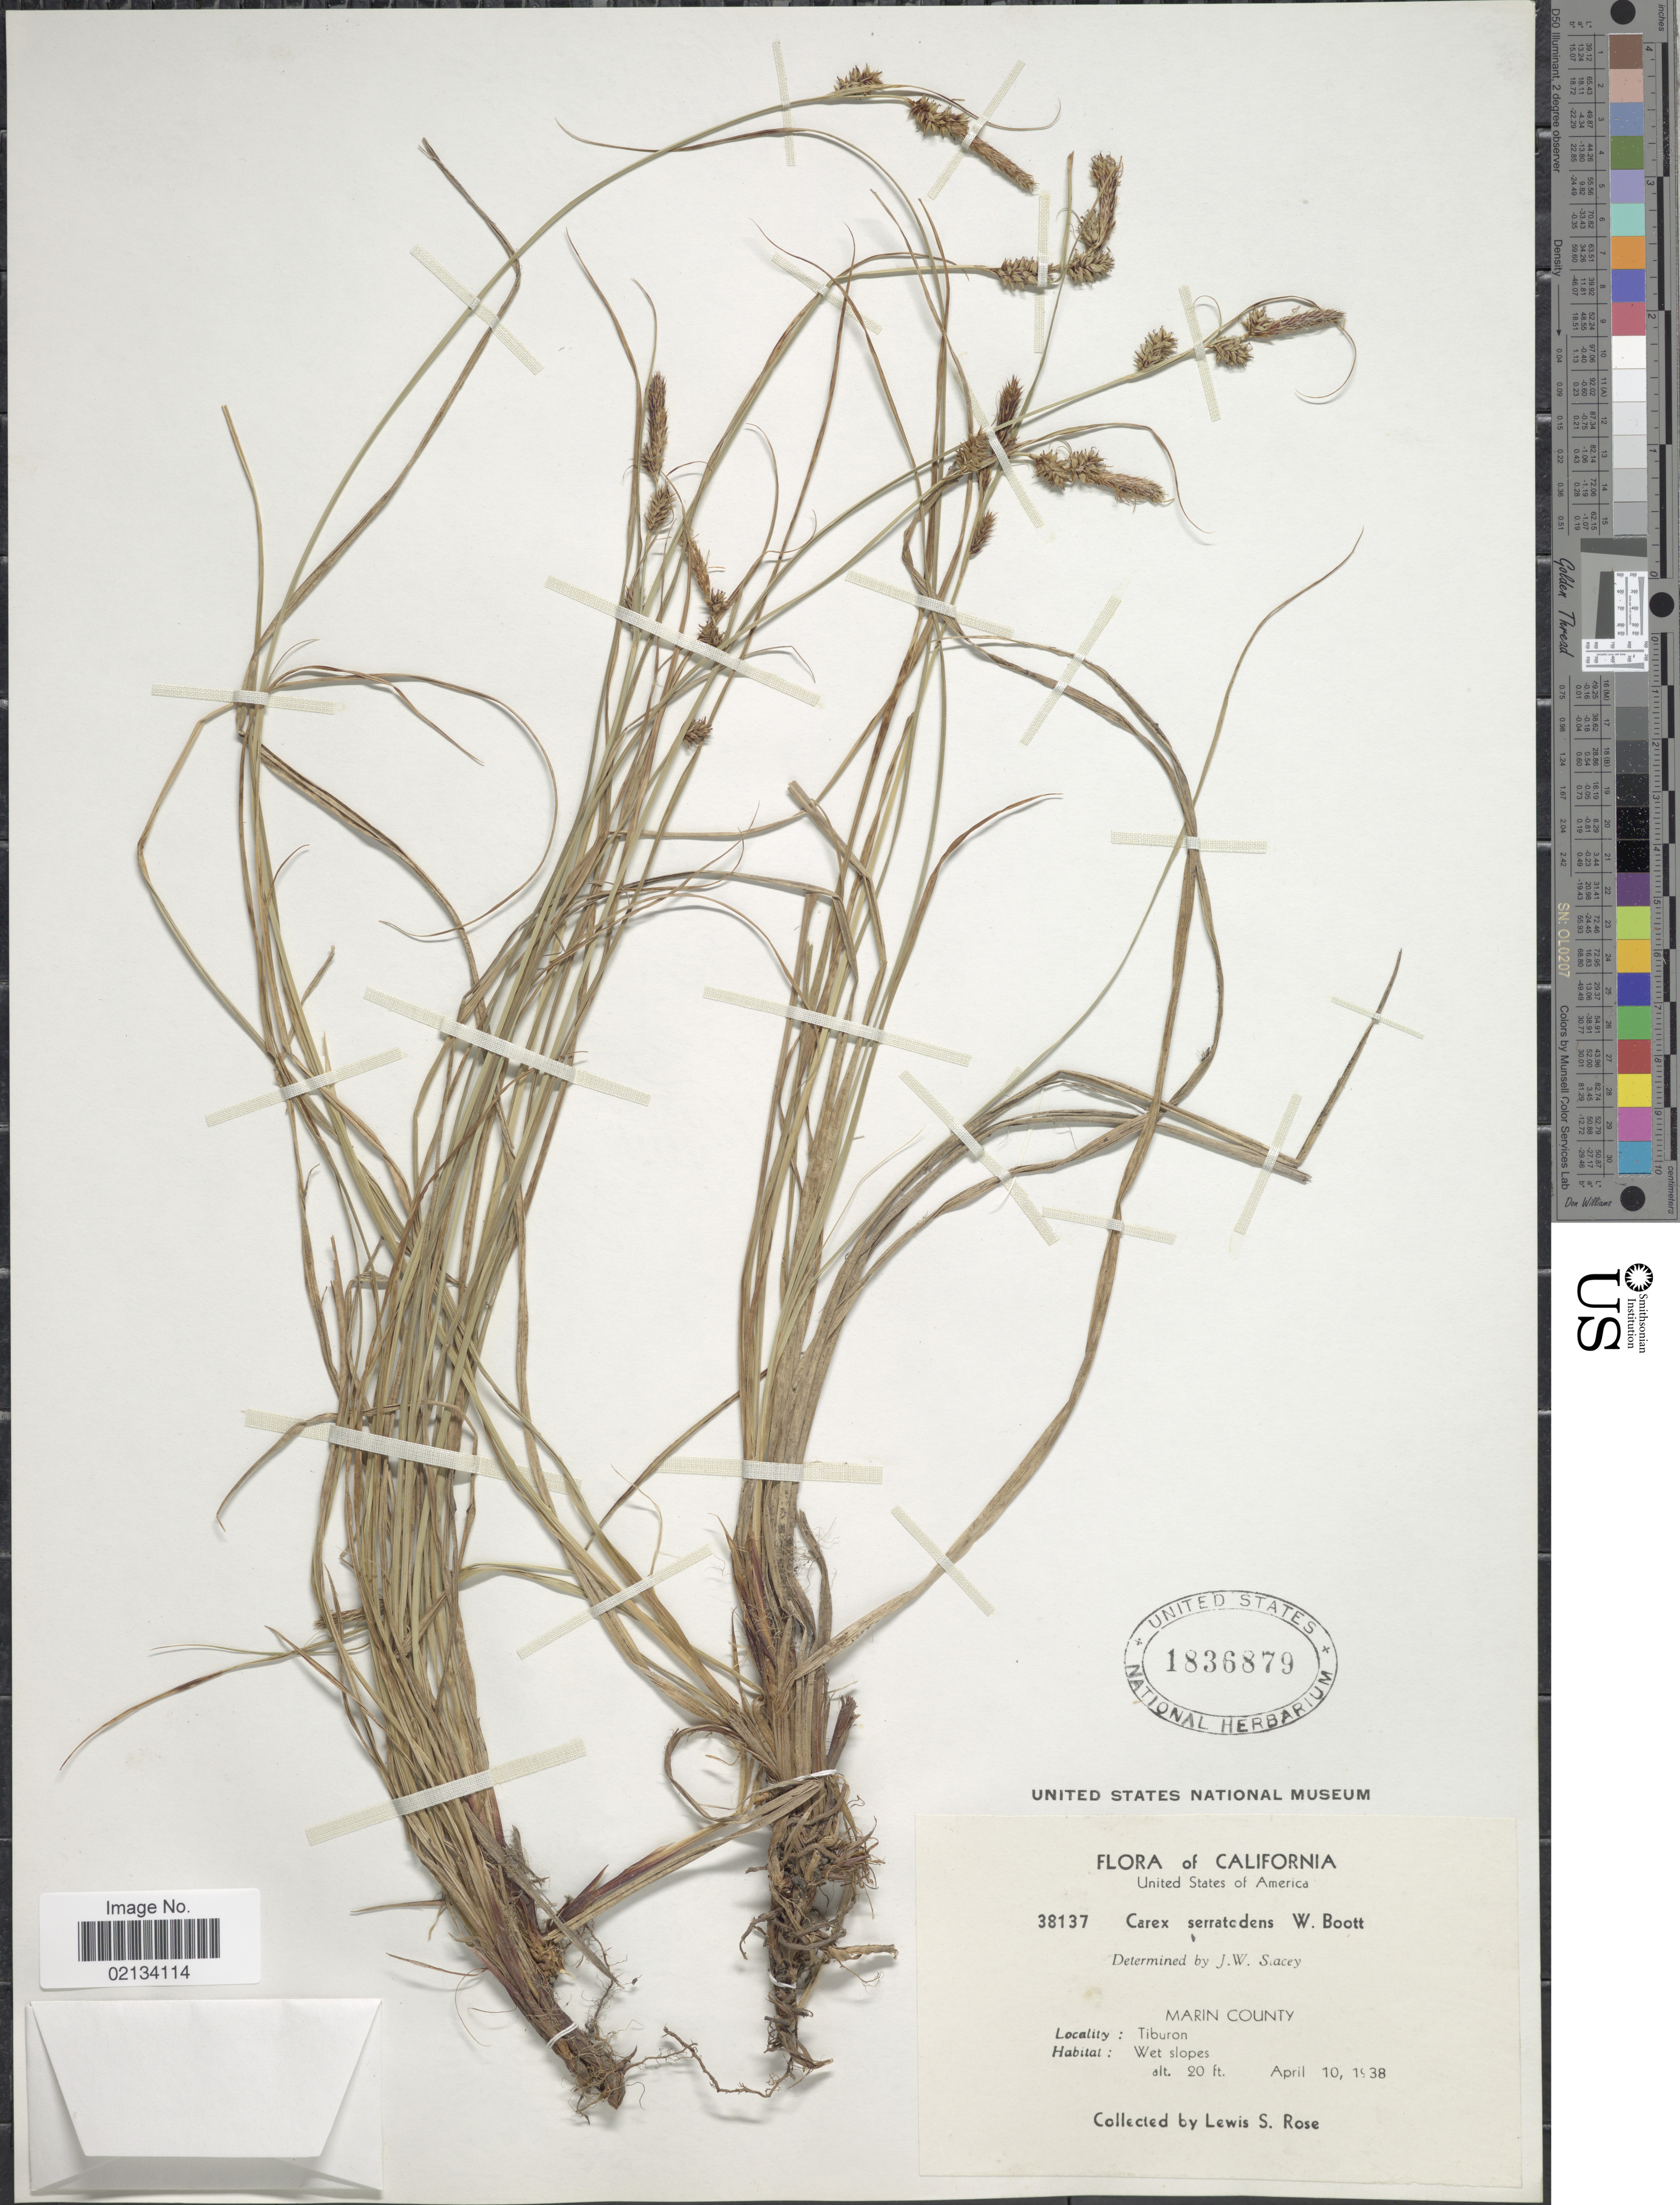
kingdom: Plantae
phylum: Tracheophyta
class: Liliopsida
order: Poales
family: Cyperaceae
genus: Carex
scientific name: Carex serratodens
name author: W. Boott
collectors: L. S. Rose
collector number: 38137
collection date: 1938-04-10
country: United States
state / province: California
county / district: Marin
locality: Marin County, Tiburon, Wet slopes.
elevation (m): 6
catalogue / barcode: US 1836879